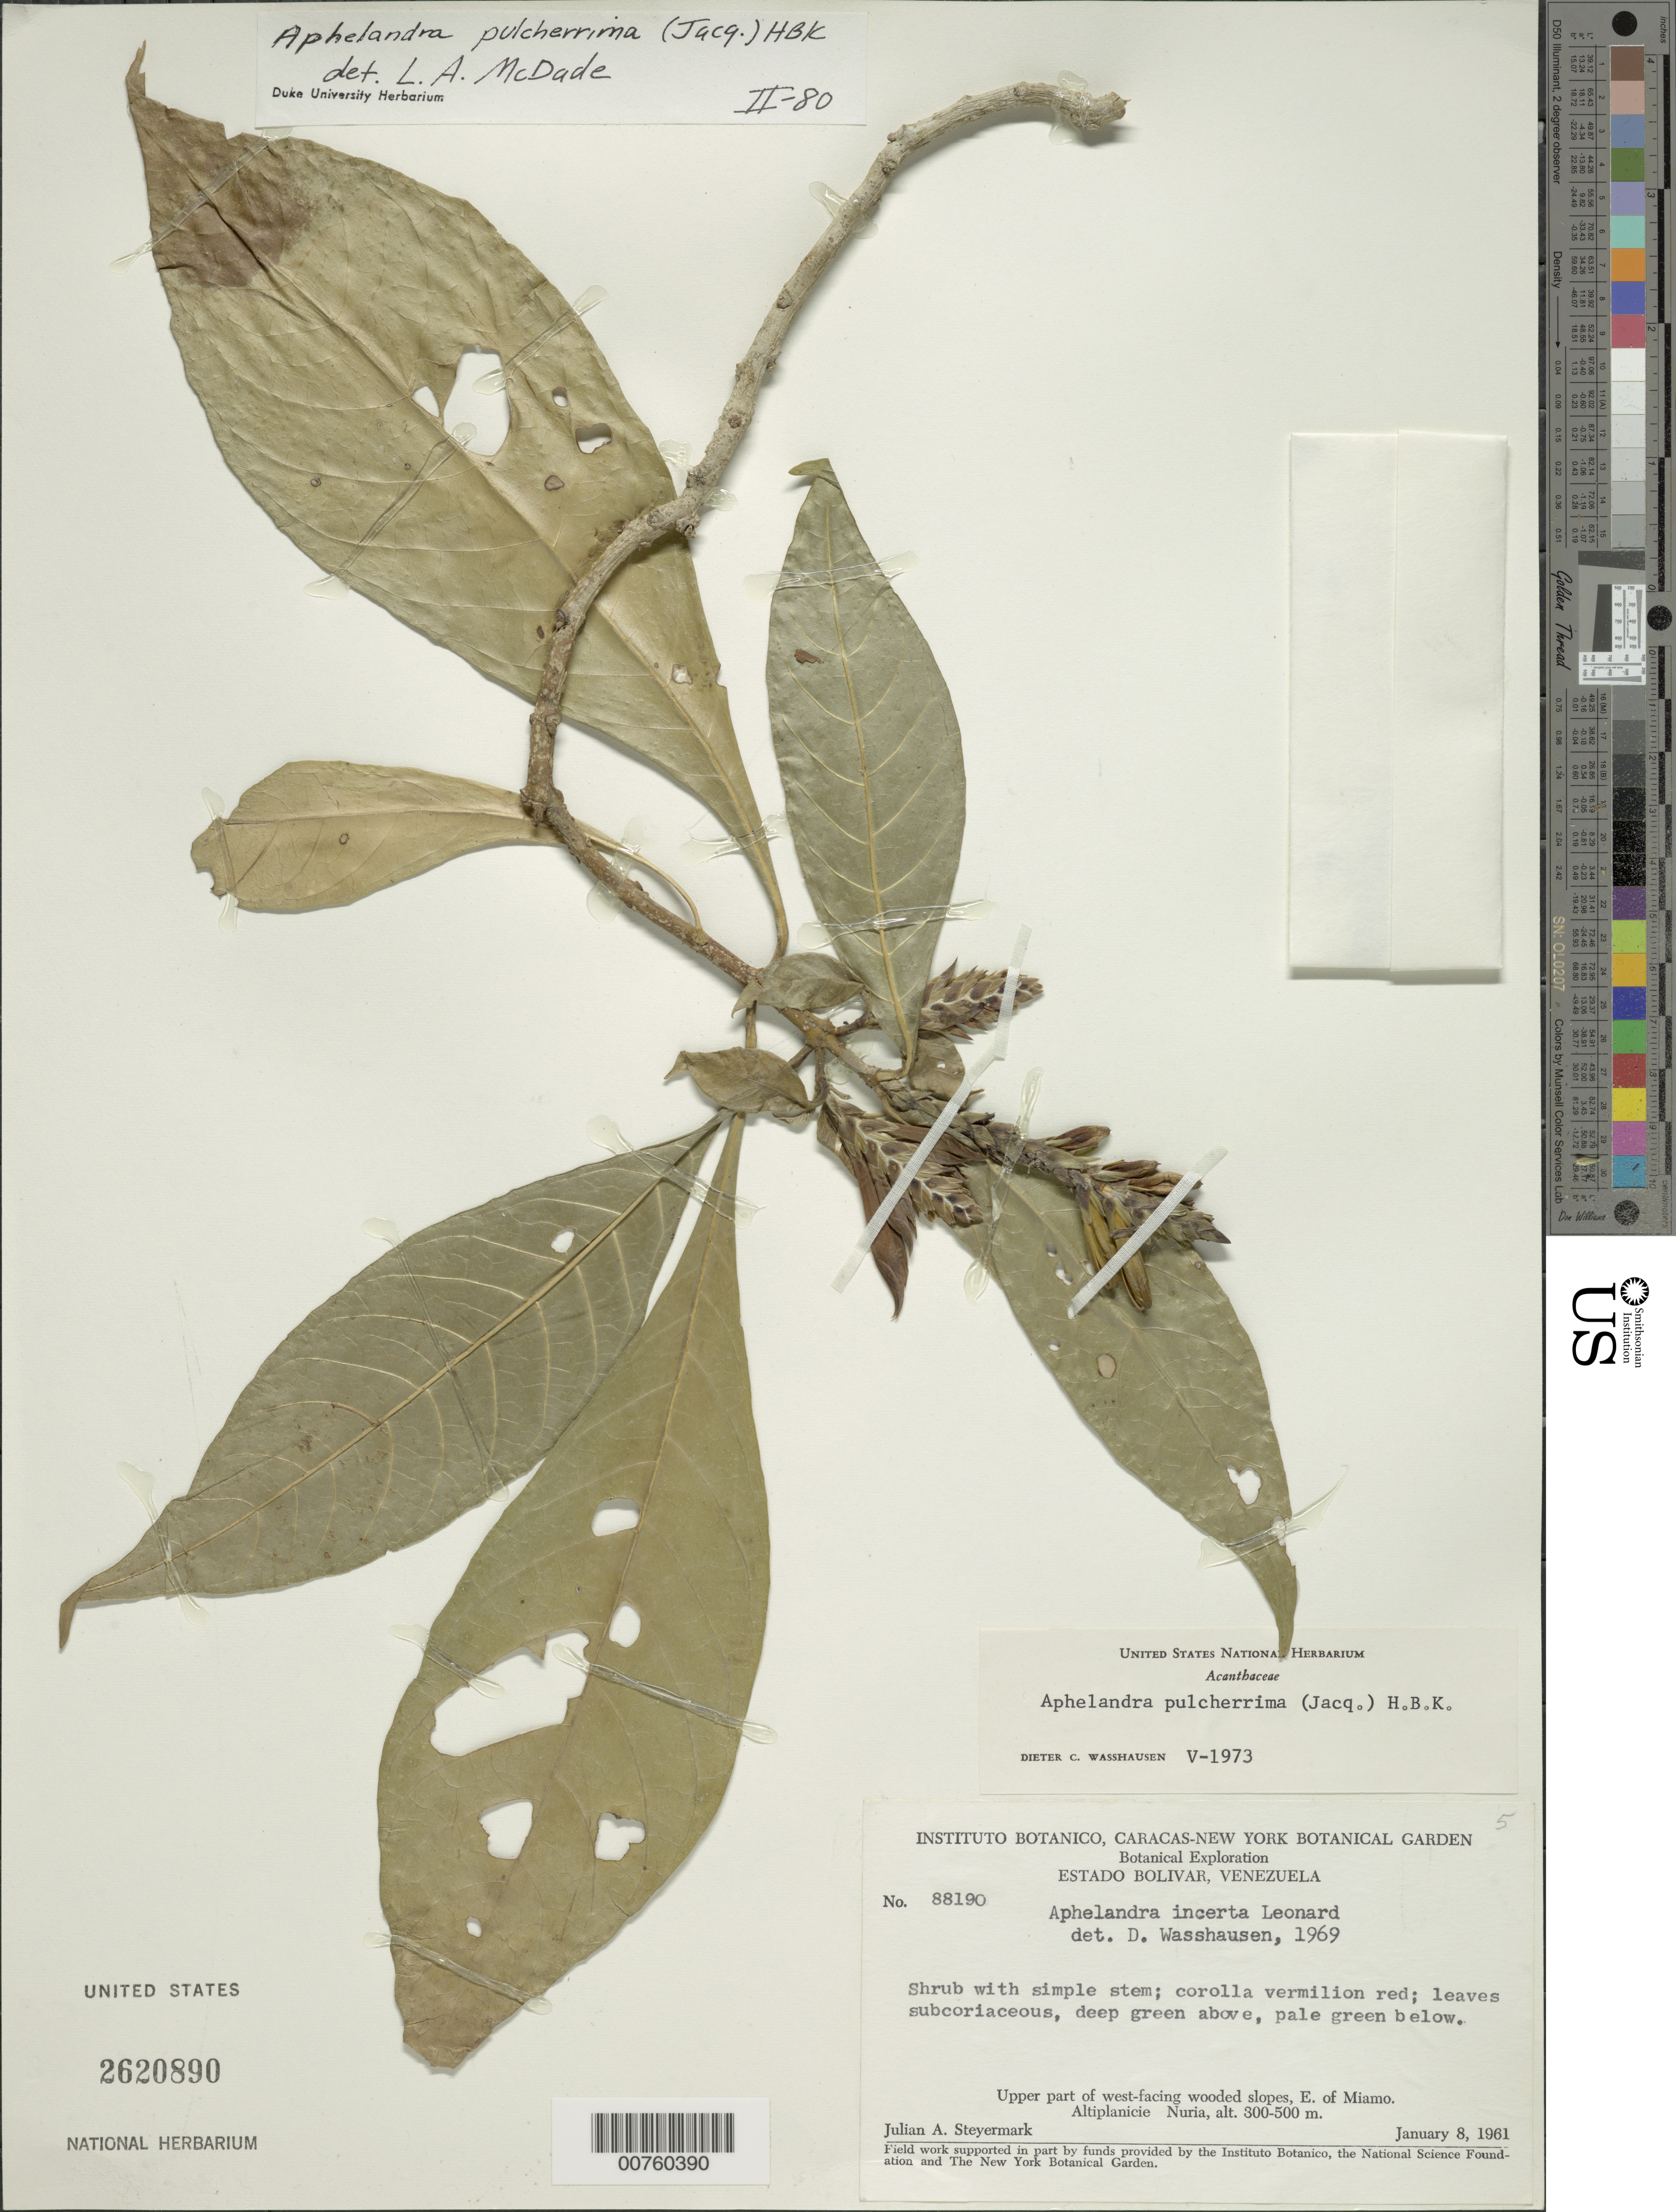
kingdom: Plantae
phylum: Tracheophyta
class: Magnoliopsida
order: Lamiales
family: Acanthaceae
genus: Aphelandra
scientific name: Aphelandra pulcherrima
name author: (Jacq.) Kunth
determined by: Wasshausen, Dieter C., (BOT), Smithsonian Institution - National Museum of Natural History (UNITED STATES)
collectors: J. Steyermark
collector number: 88190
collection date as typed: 8-Jan-61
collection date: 1961-01-08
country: Venezuela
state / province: Bolívar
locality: Altiplanicie de Nuria, E of Miamo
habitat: Upper part of W-facing wooded slopes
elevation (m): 300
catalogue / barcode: US 2620890